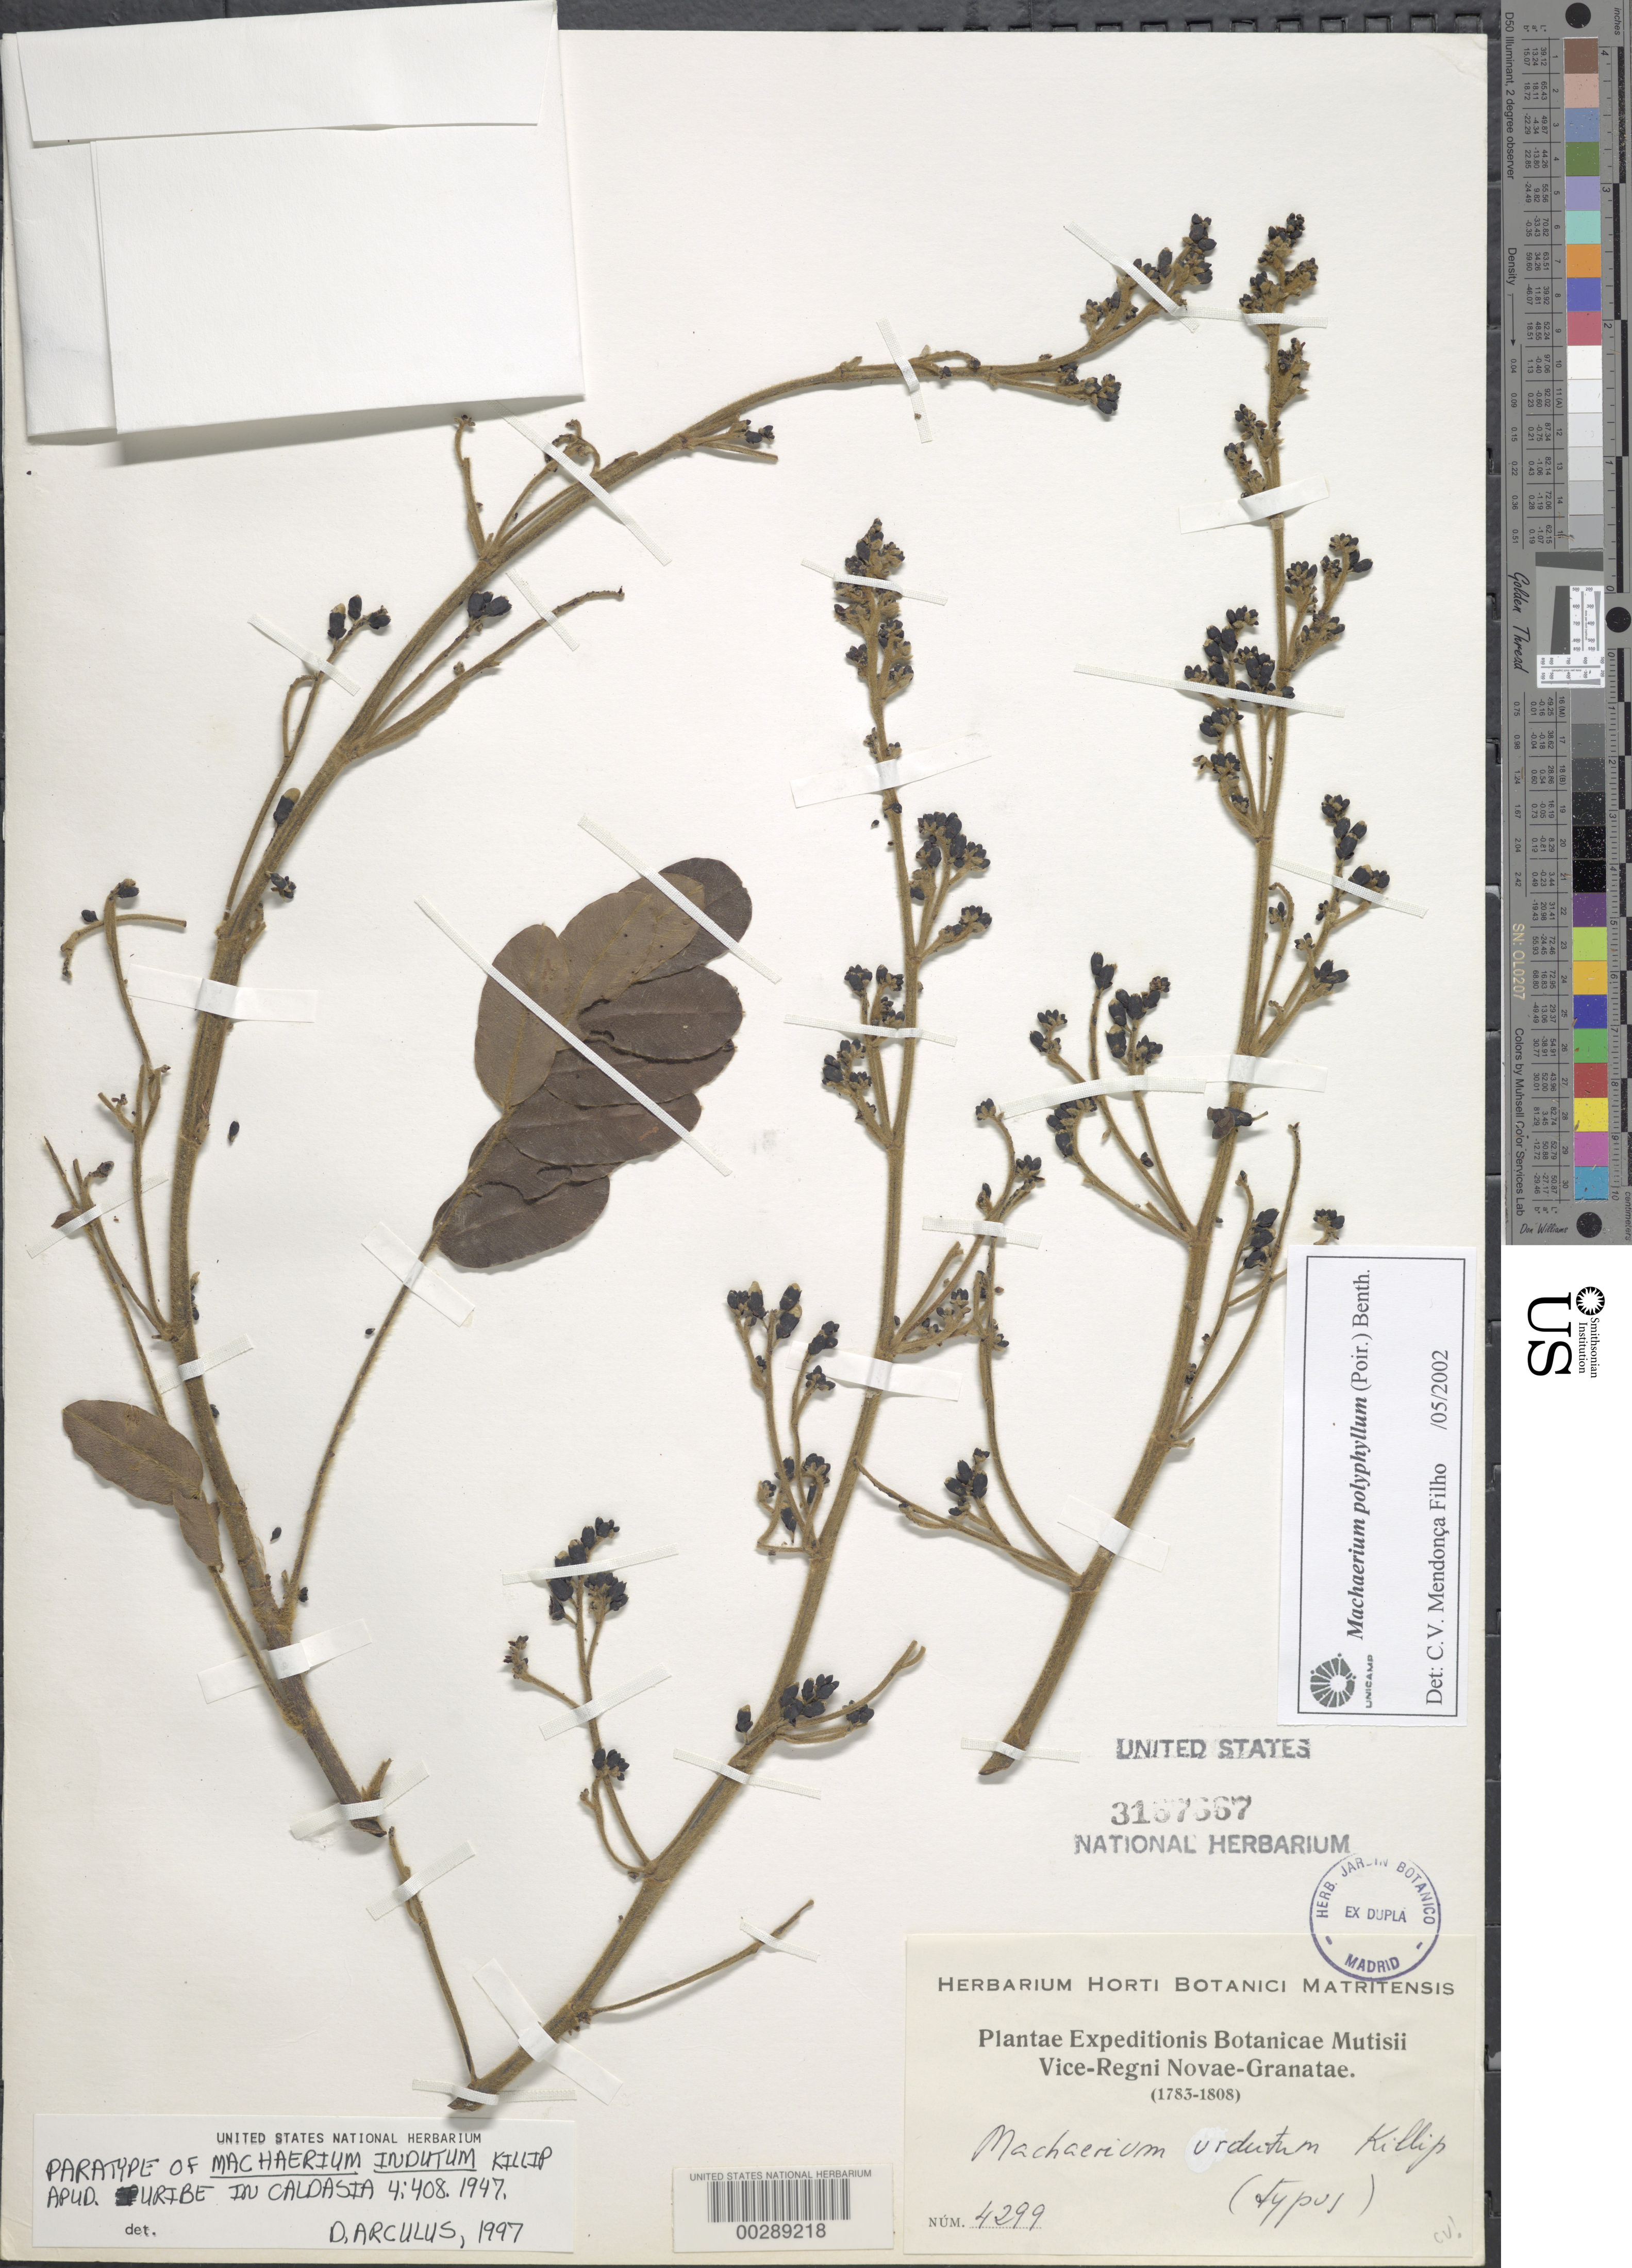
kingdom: Plantae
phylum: Tracheophyta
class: Magnoliopsida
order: Fabales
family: Fabaceae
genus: Machaerium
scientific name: Machaerium polyphyllum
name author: (Poir.) Benth.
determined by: Mendonça Filho, C. V.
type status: Paratype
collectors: J. C. B. Mutis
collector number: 4299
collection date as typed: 1783 to -- -- 1808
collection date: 1783/1808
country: Colombia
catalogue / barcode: US 3167667